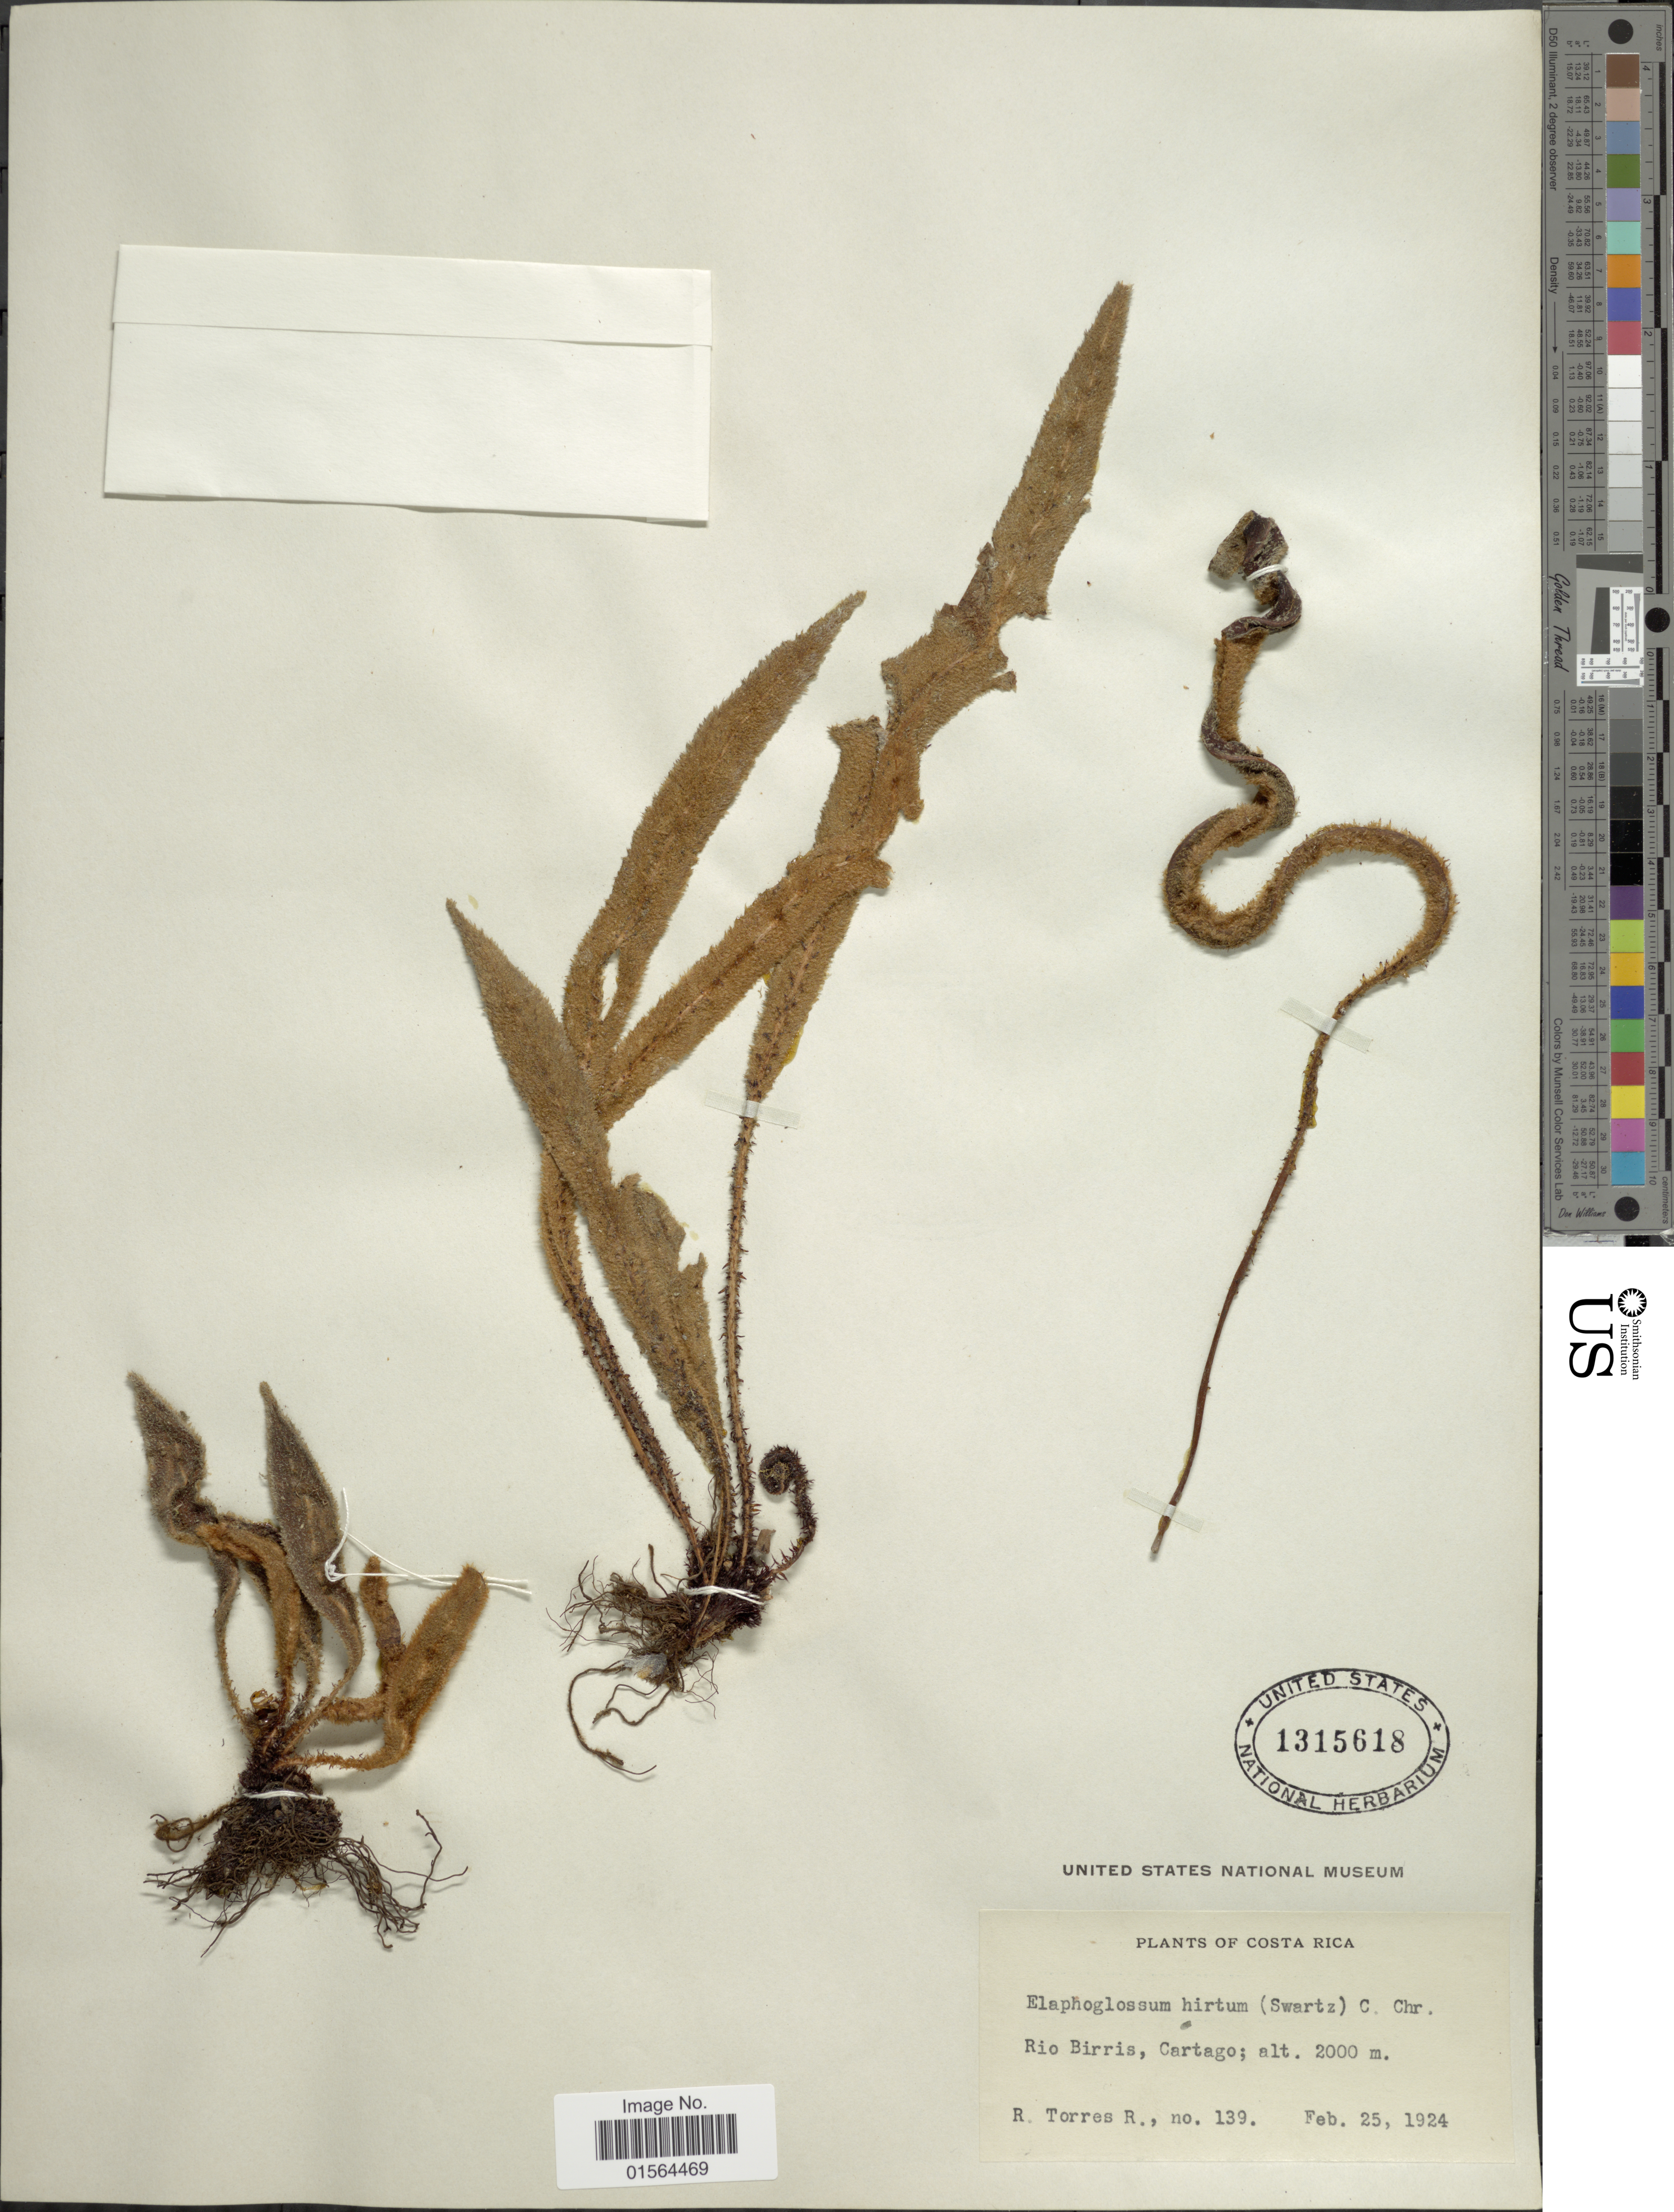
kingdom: Plantae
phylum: Tracheophyta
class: Polypodiopsida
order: Polypodiales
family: Dryopteridaceae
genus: Elaphoglossum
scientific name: Elaphoglossum paleaceum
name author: (Hook. & Grev.) Sledge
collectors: R. Torres R.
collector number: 139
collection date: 1924-02-25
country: Costa Rica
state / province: Cartago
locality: Rio Birris, Cartago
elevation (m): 2000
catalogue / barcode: US 1315618